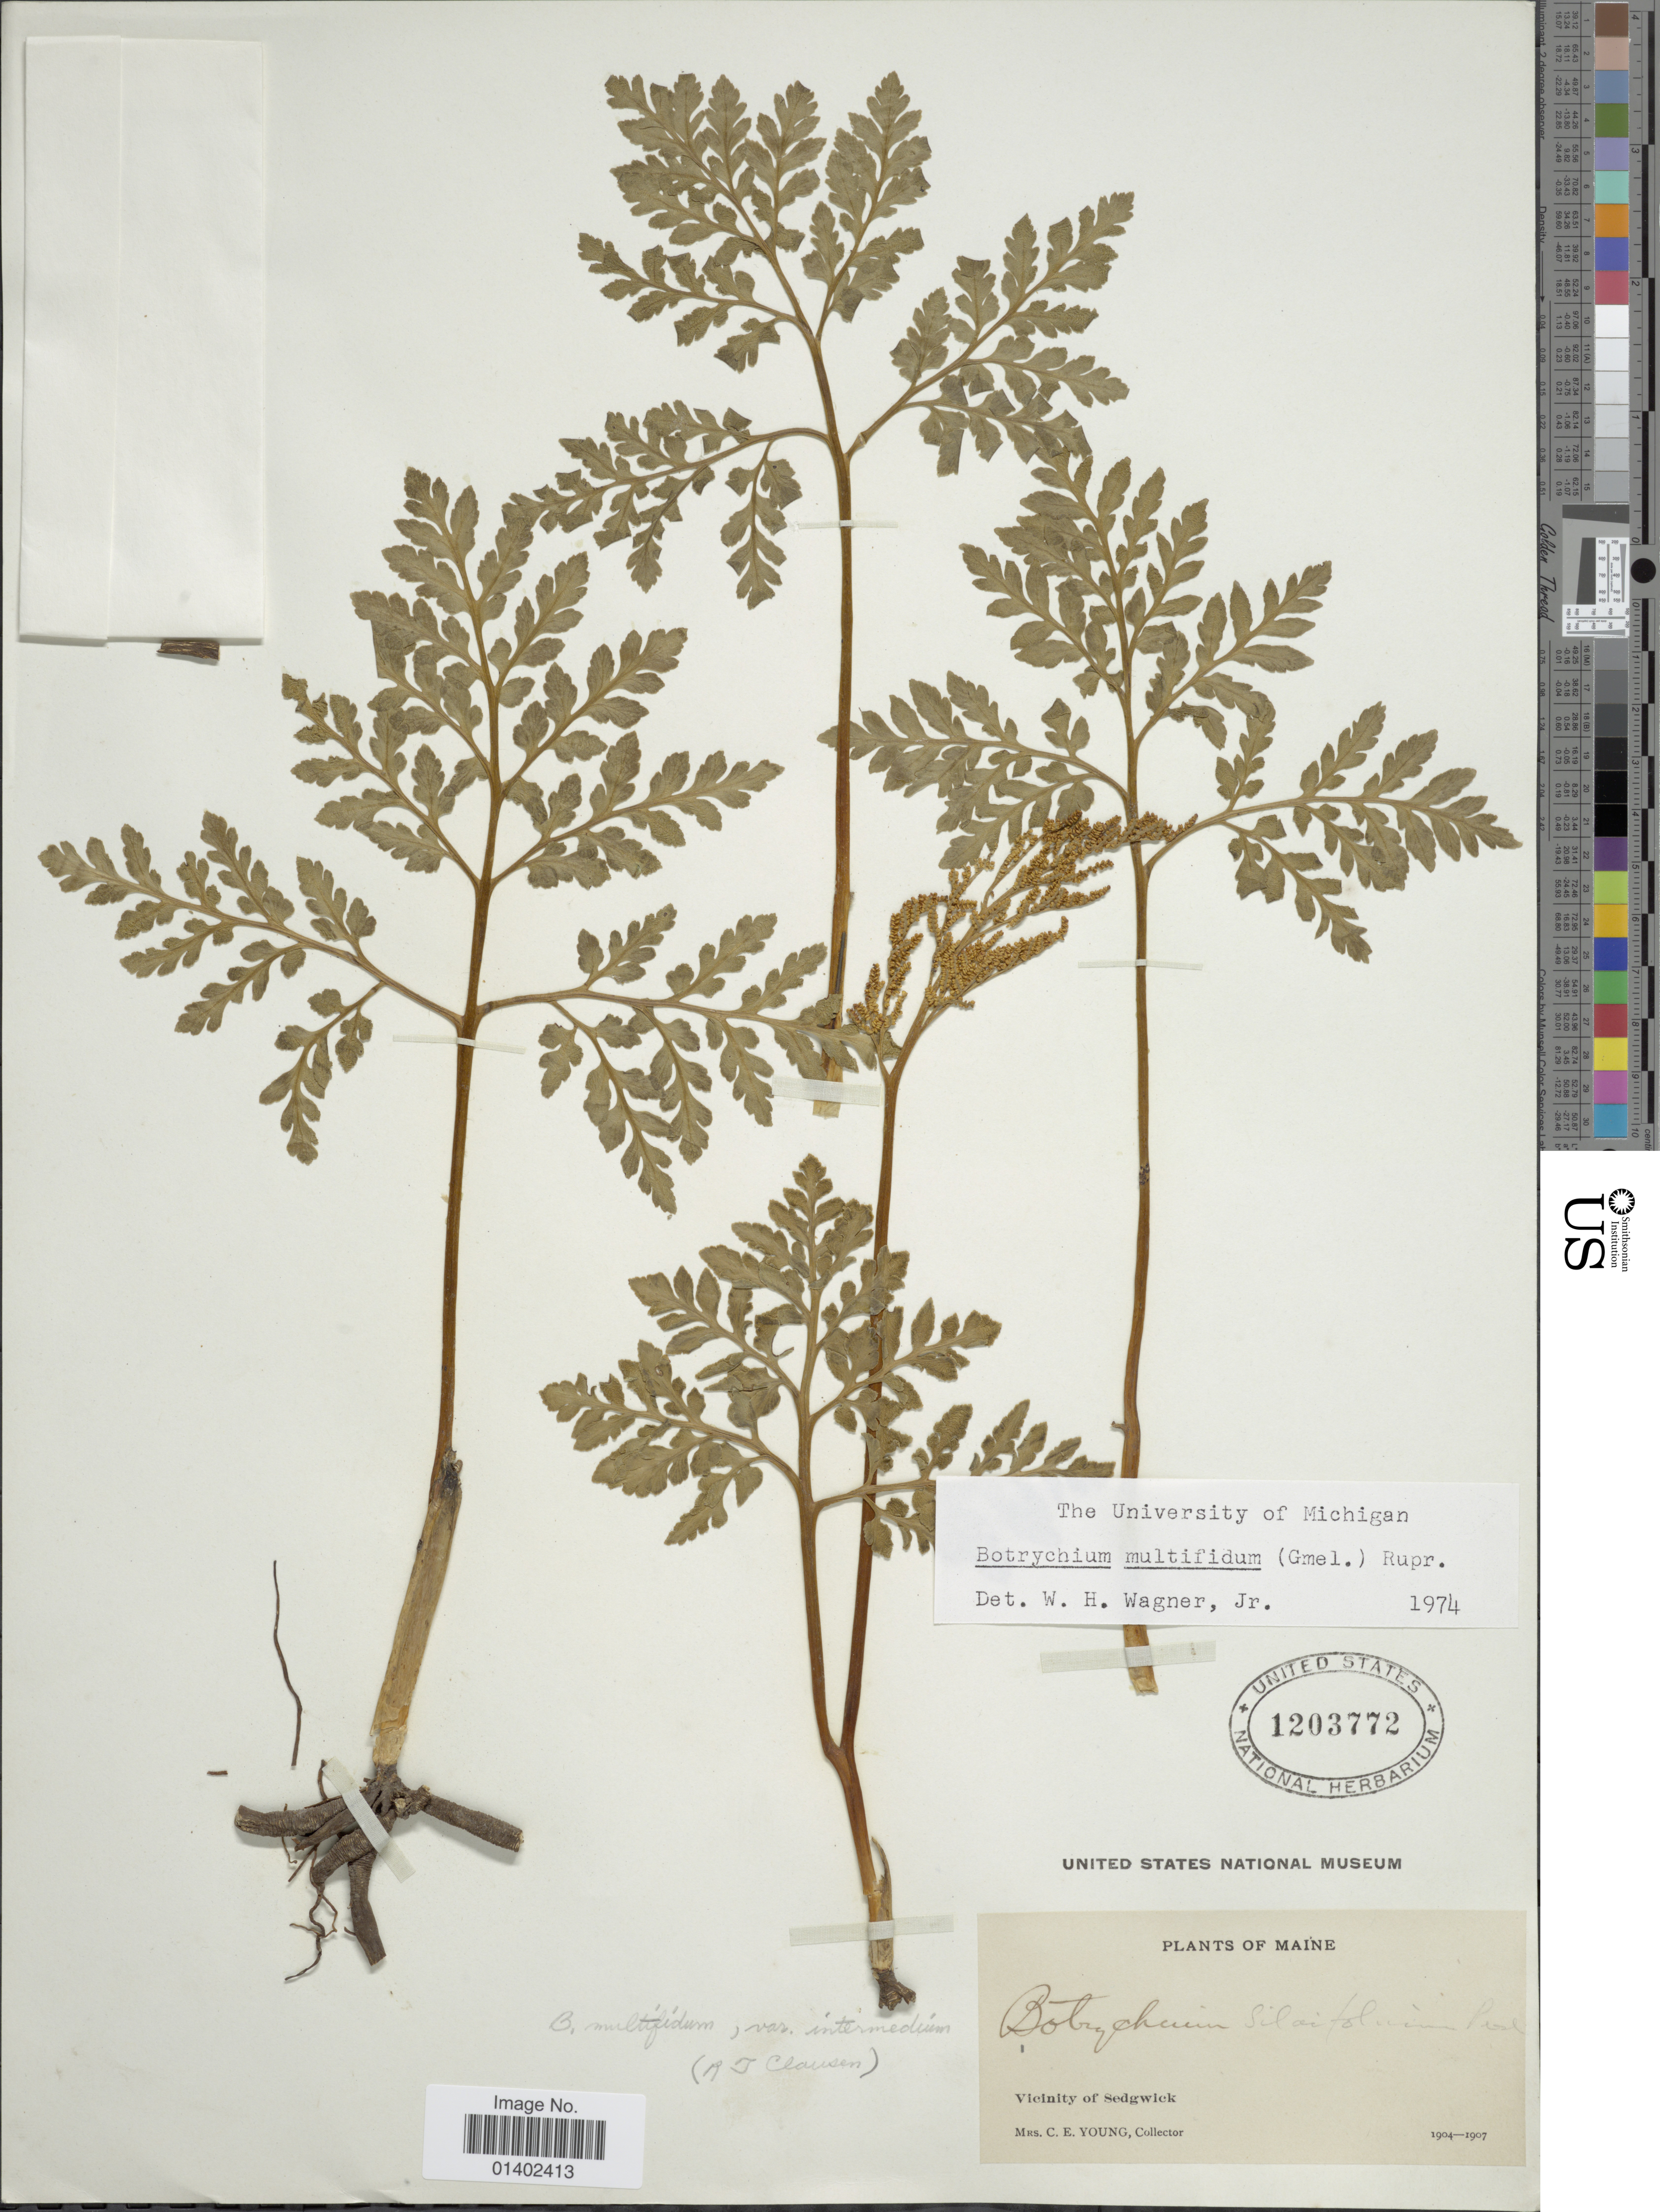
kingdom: Plantae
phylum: Tracheophyta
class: Polypodiopsida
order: Ophioglossales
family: Ophioglossaceae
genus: Botrychium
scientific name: Botrychium multifidum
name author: (J.F. Gmel.) Rupr.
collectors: C. Young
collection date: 1904/1907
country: United States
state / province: Maine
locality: Vicinity of Sedgwick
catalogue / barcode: US 1203772